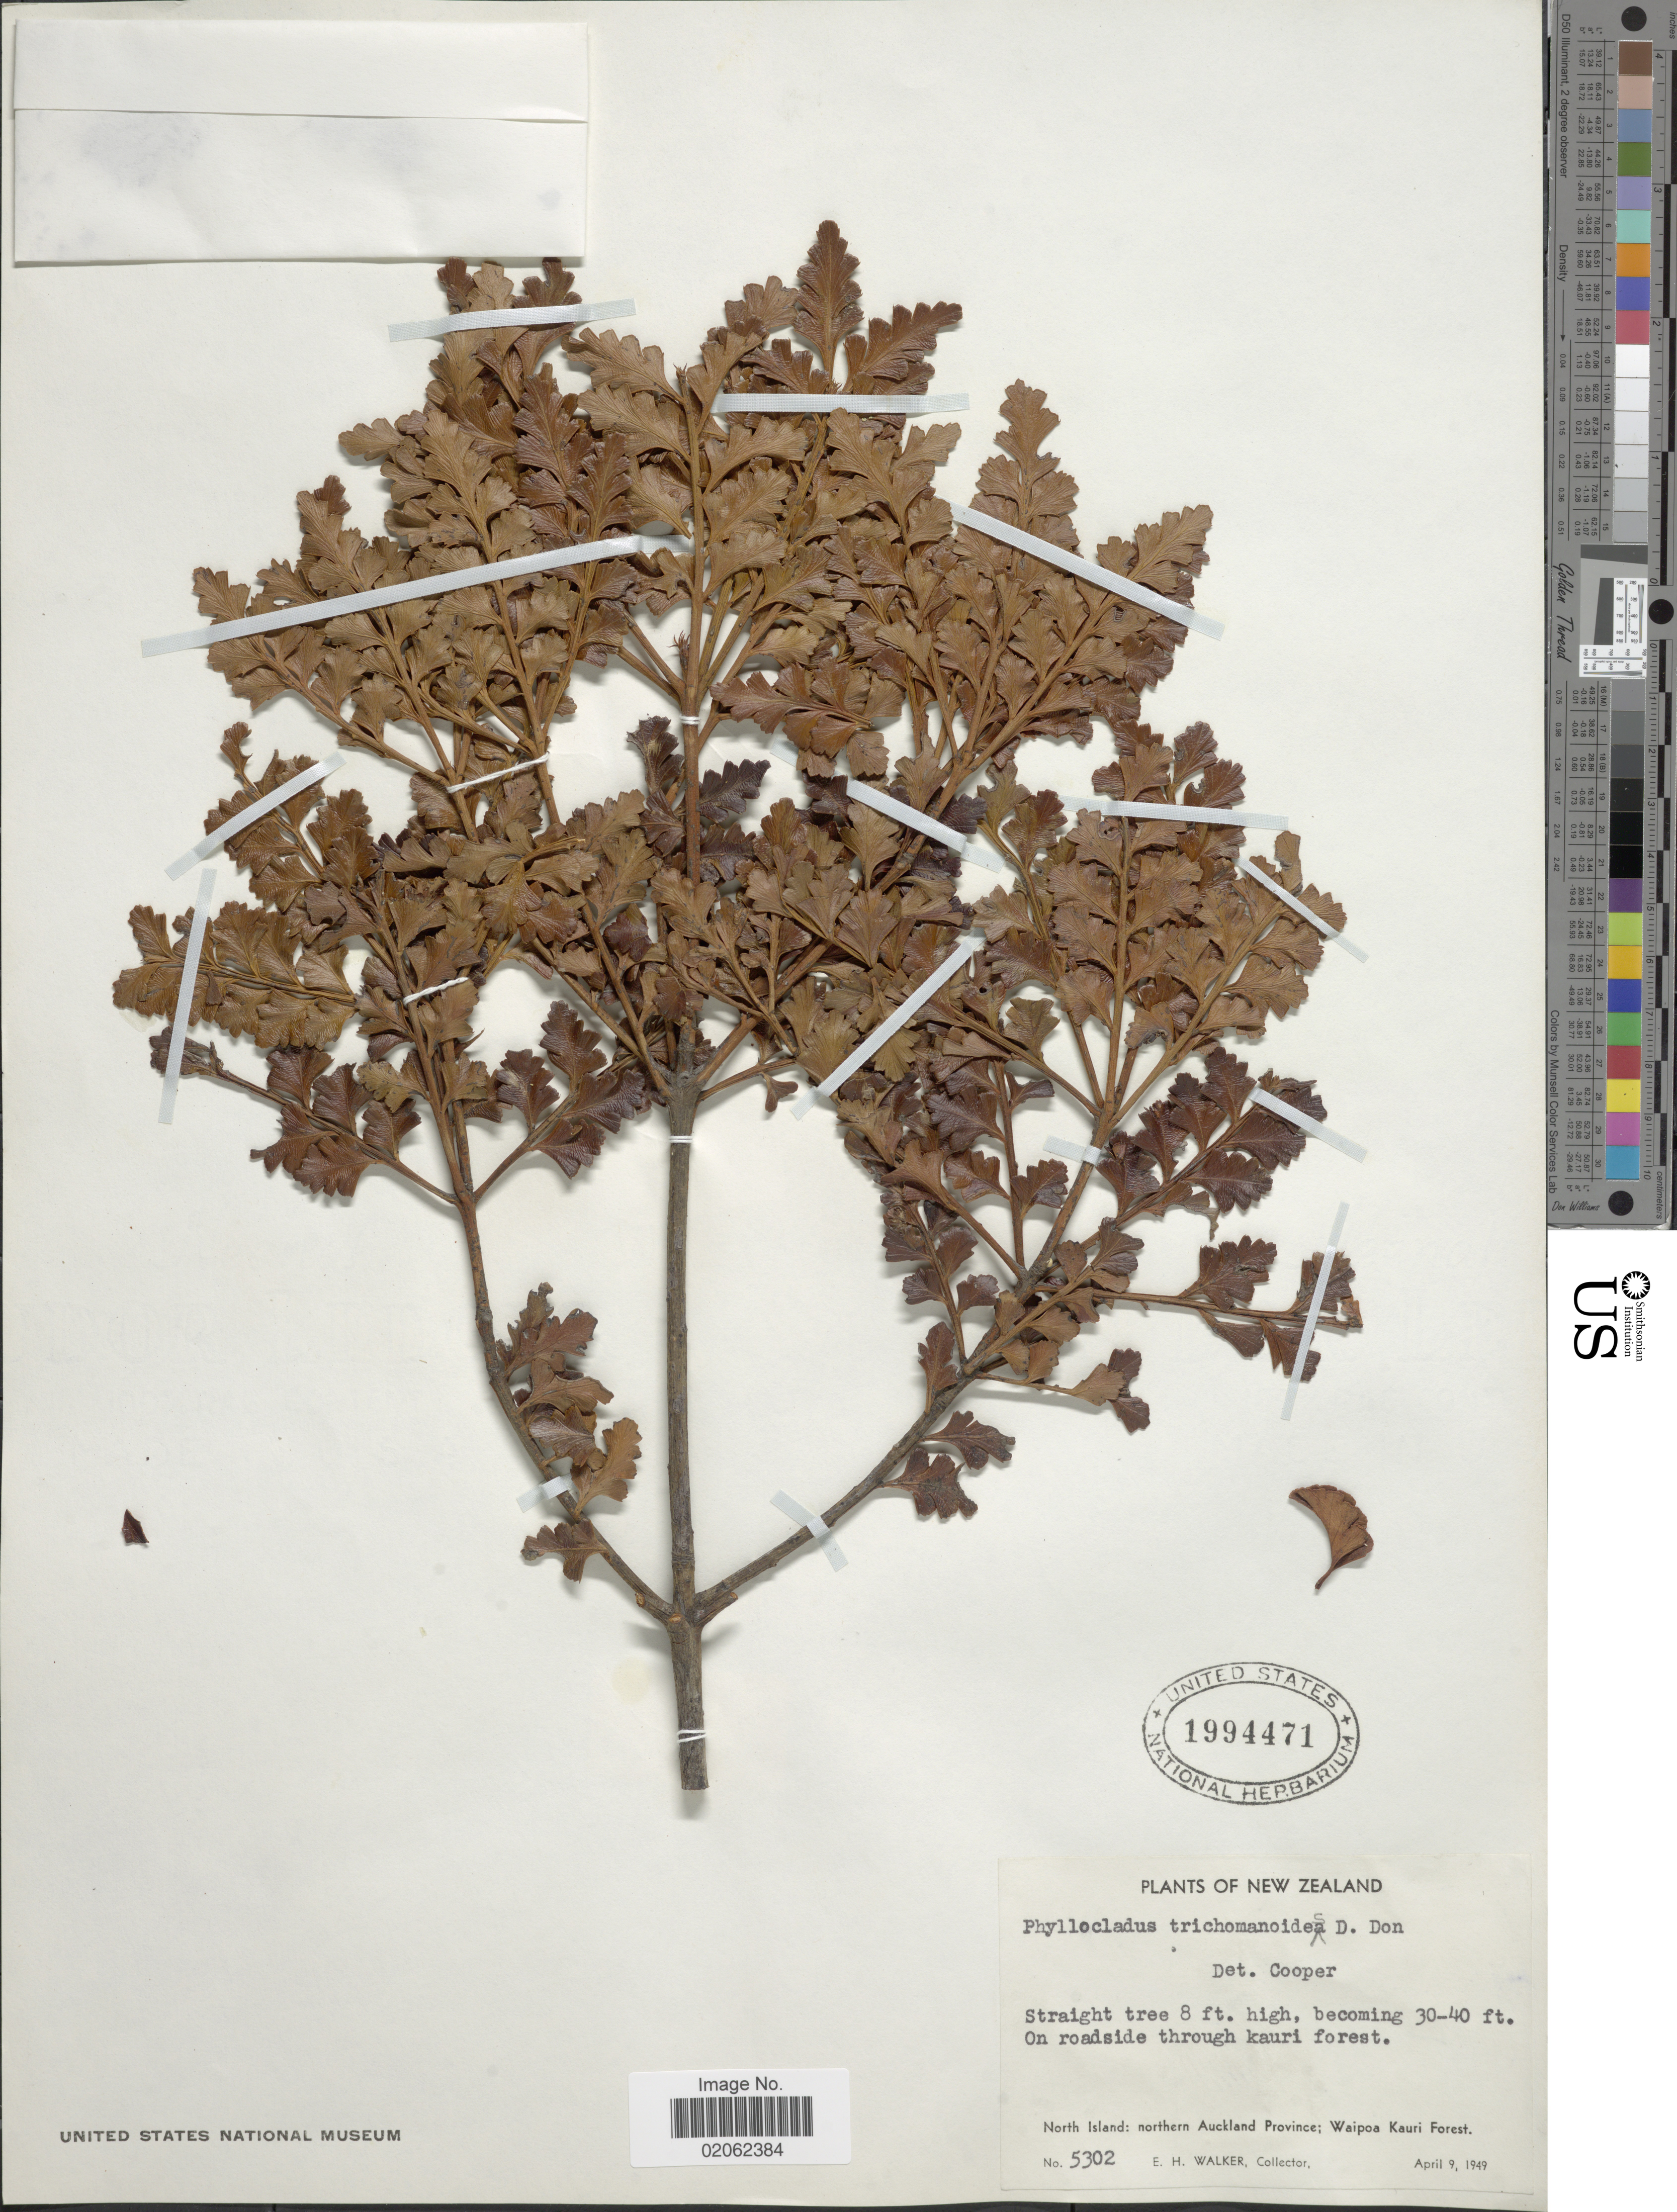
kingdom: Plantae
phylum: Tracheophyta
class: Pinopsida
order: Pinales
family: Phyllocladaceae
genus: Phyllocladus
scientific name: Phyllocladus trichomanoides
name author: D. Don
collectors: E. H. Walker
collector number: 5302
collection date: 1949-04-09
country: New Zealand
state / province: Auckland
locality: On roadside through kauri forest, North Island: northern Auckland Province; Waipoa Kauri Forest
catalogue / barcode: US 1994471